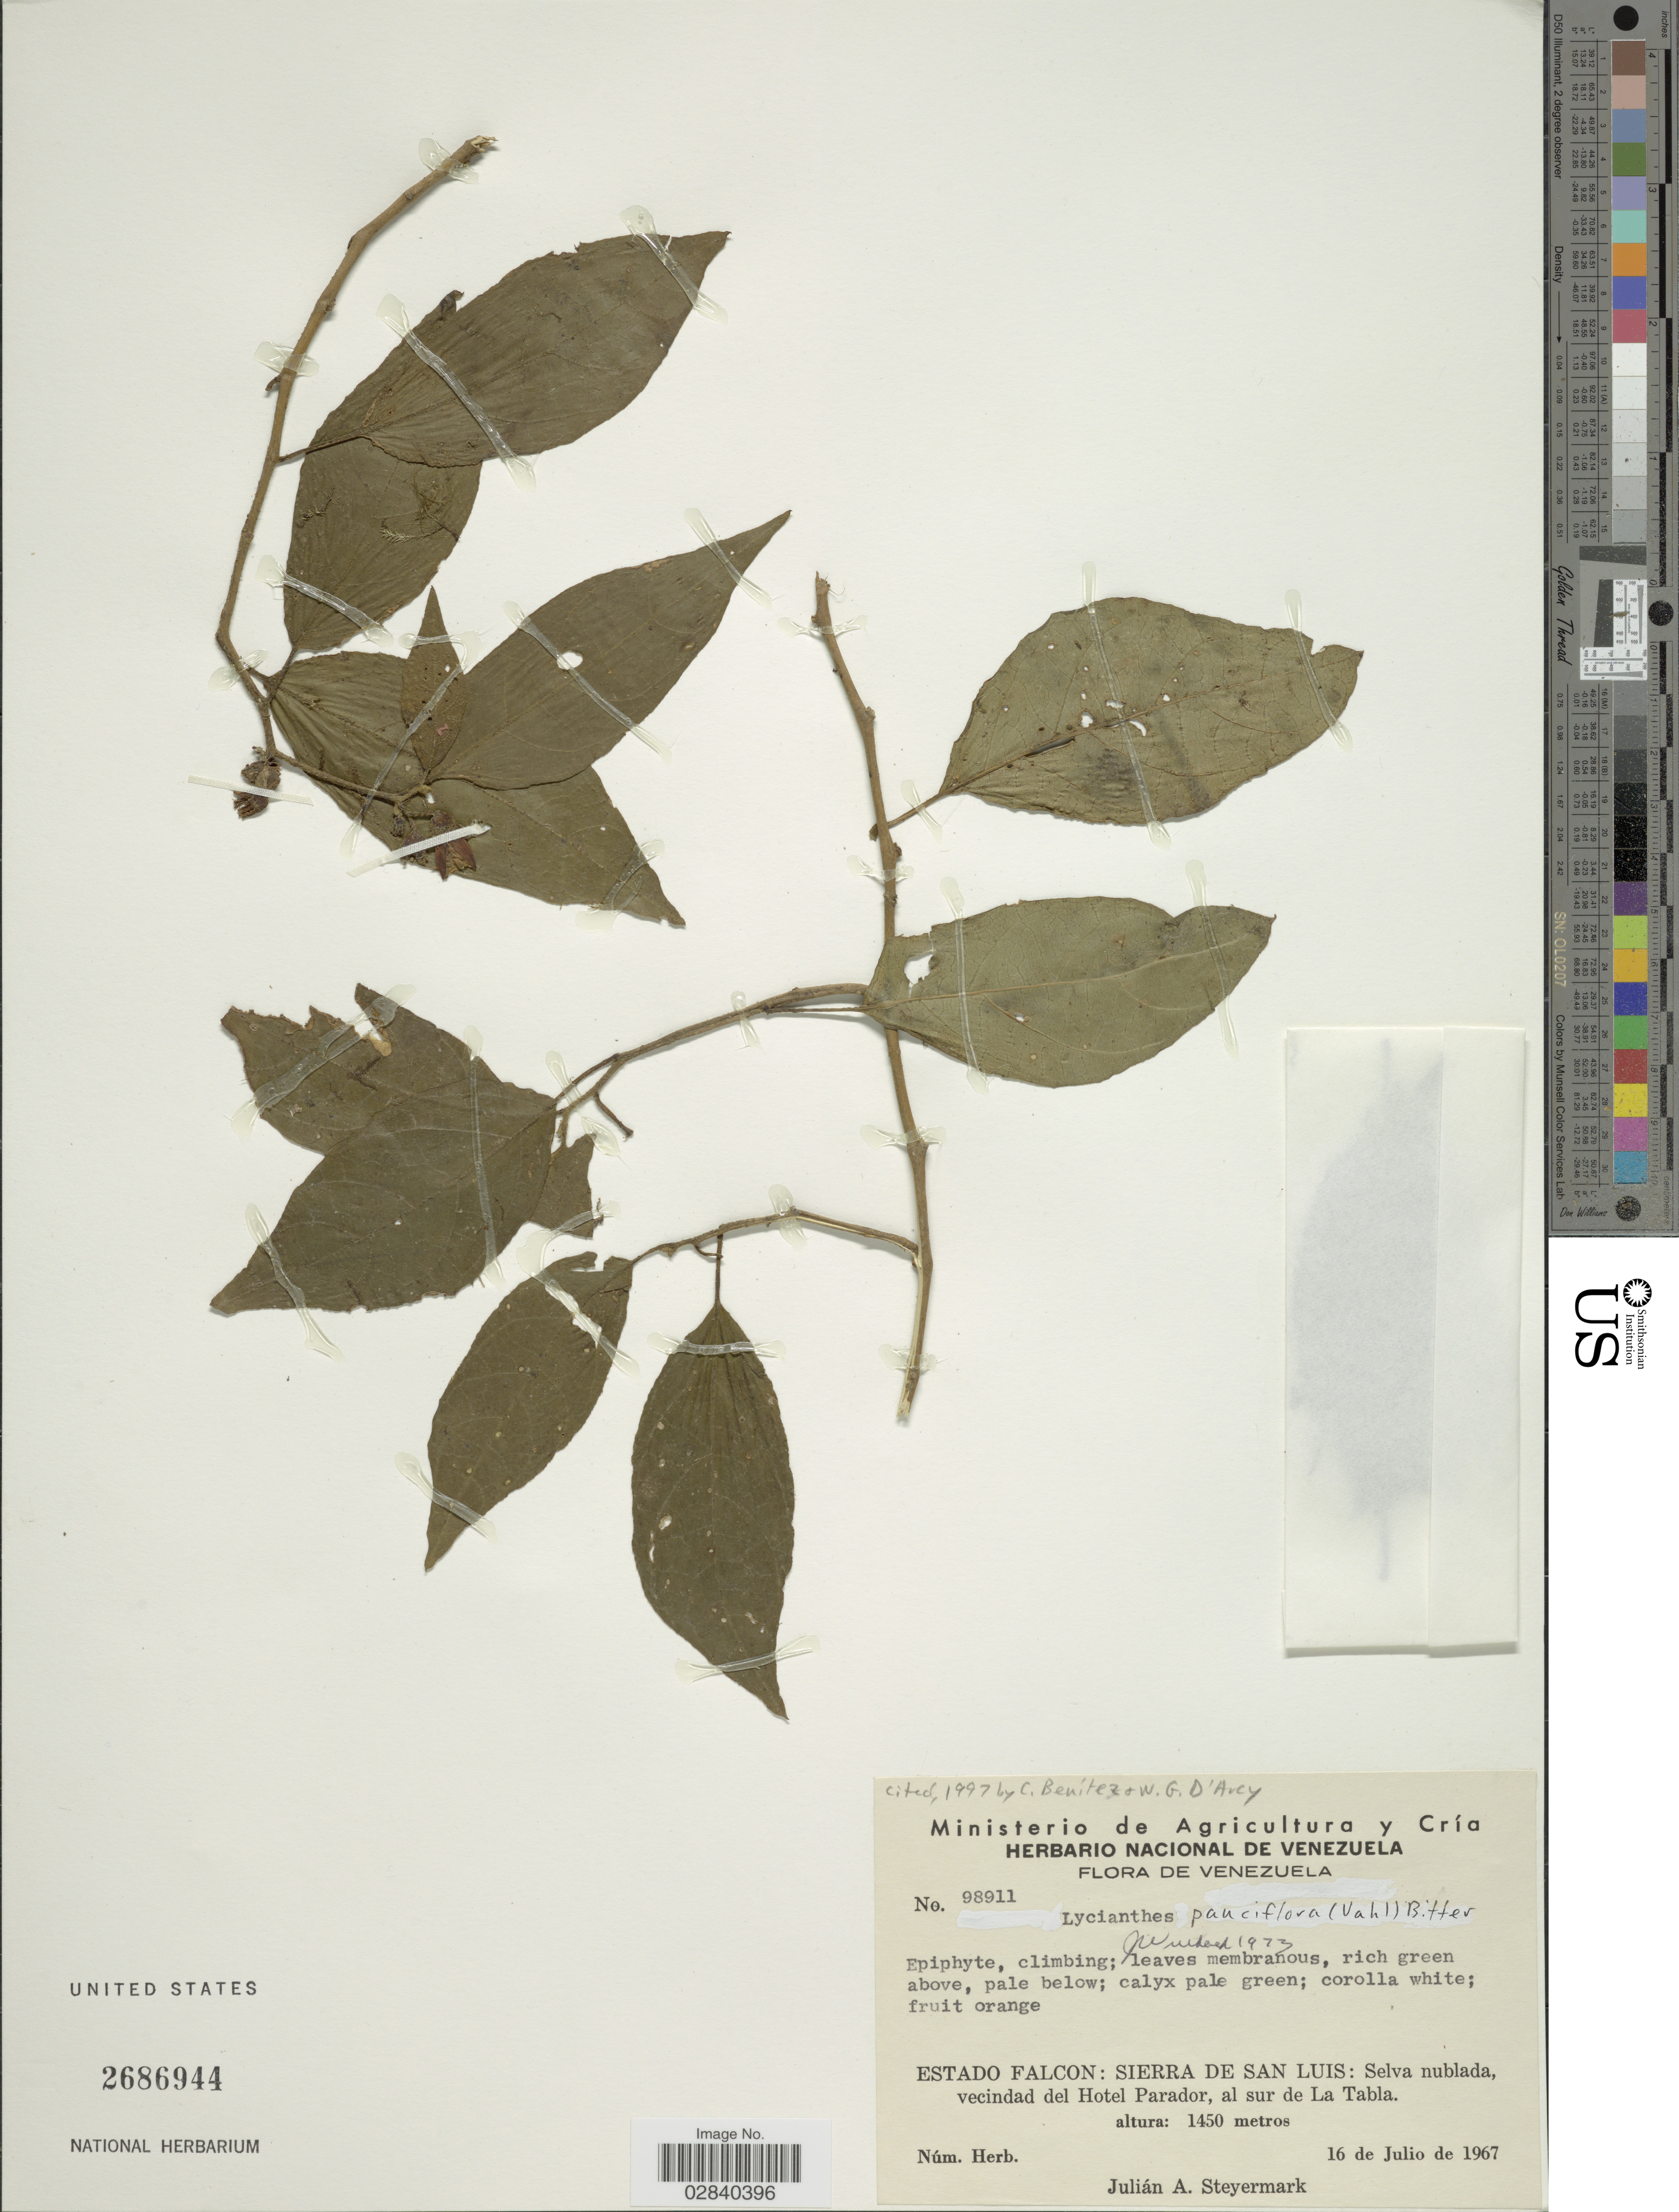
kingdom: Plantae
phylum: Tracheophyta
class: Magnoliopsida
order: Solanales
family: Solanaceae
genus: Lycianthes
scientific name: Lycianthes pauciflora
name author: (Vahl) Bitter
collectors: J. Steyermark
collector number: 98911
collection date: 1967-07-16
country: Venezuela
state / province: Falcón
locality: Estado Falcon: Sierra de San Luis: Selva nublada, vecindad del Hotel Parador, al sur de La Tabla.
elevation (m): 1450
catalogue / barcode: US 2686944